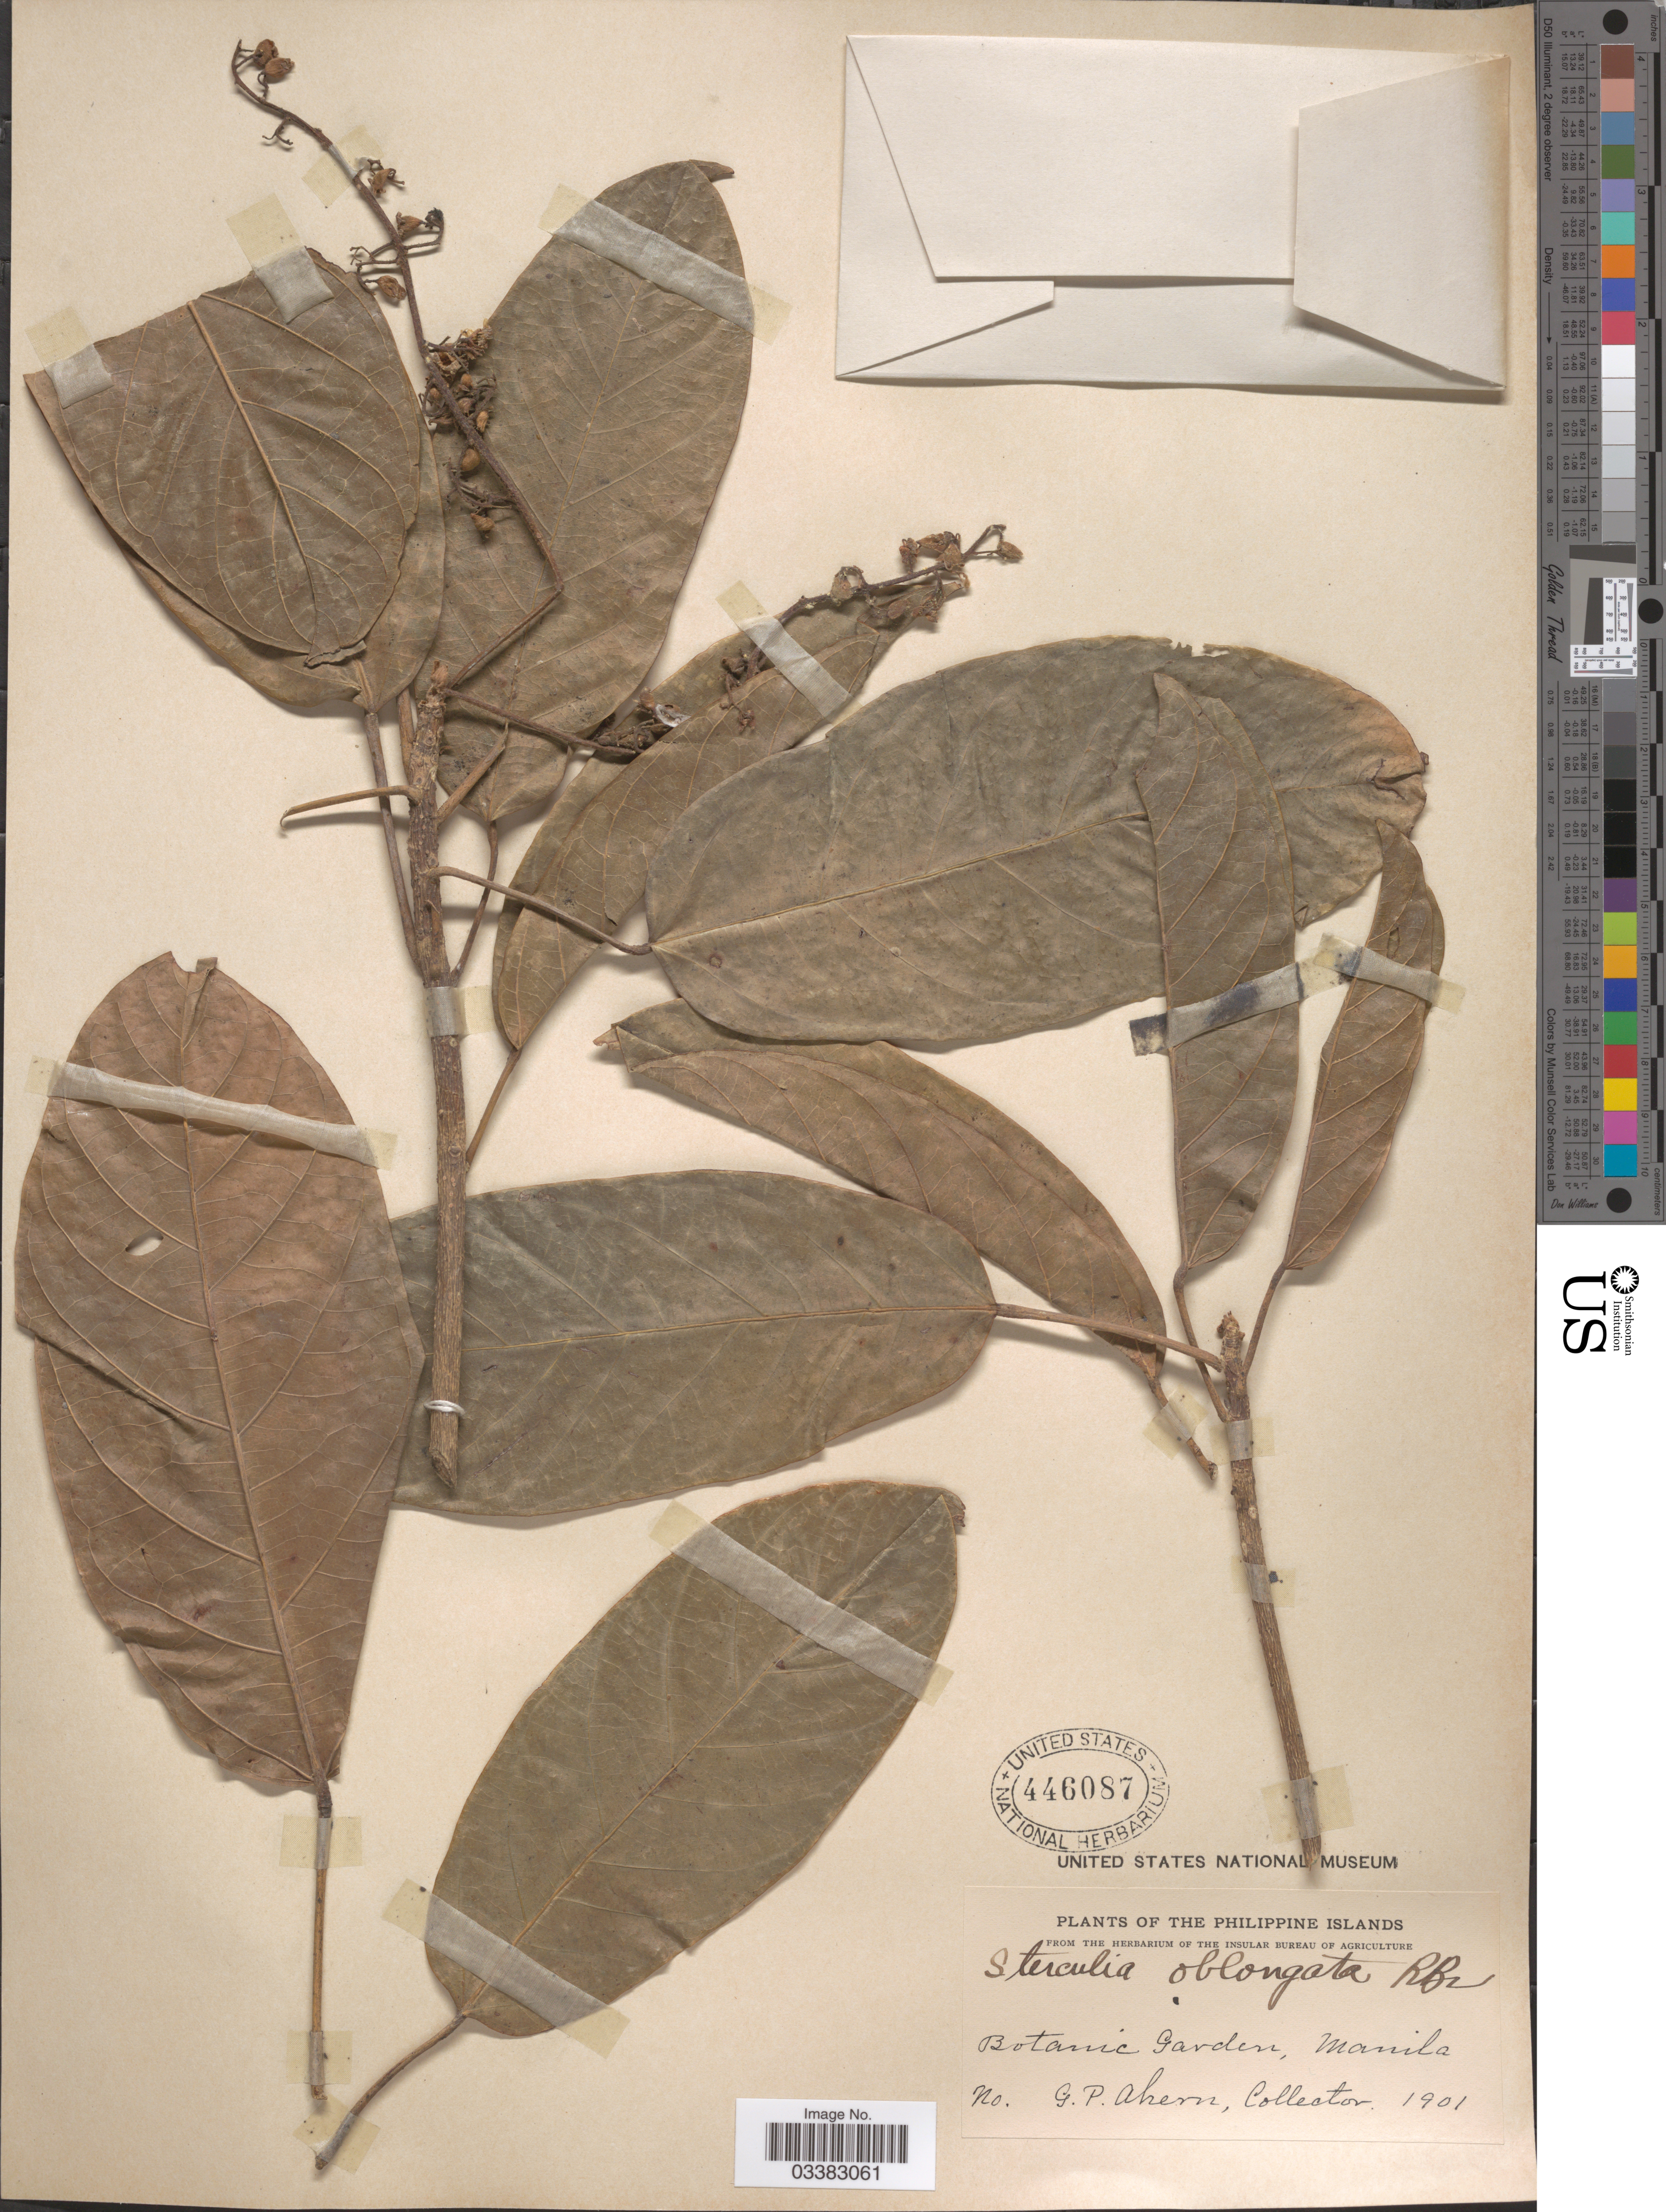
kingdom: Plantae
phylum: Tracheophyta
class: Magnoliopsida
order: Malvales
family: Malvaceae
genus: Sterculia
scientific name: Sterculia oblongata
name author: R. Br.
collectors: G. Ahern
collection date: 1901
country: Philippines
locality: The Philippines Islands, Botanic Garden, Manila.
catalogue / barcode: US 446087